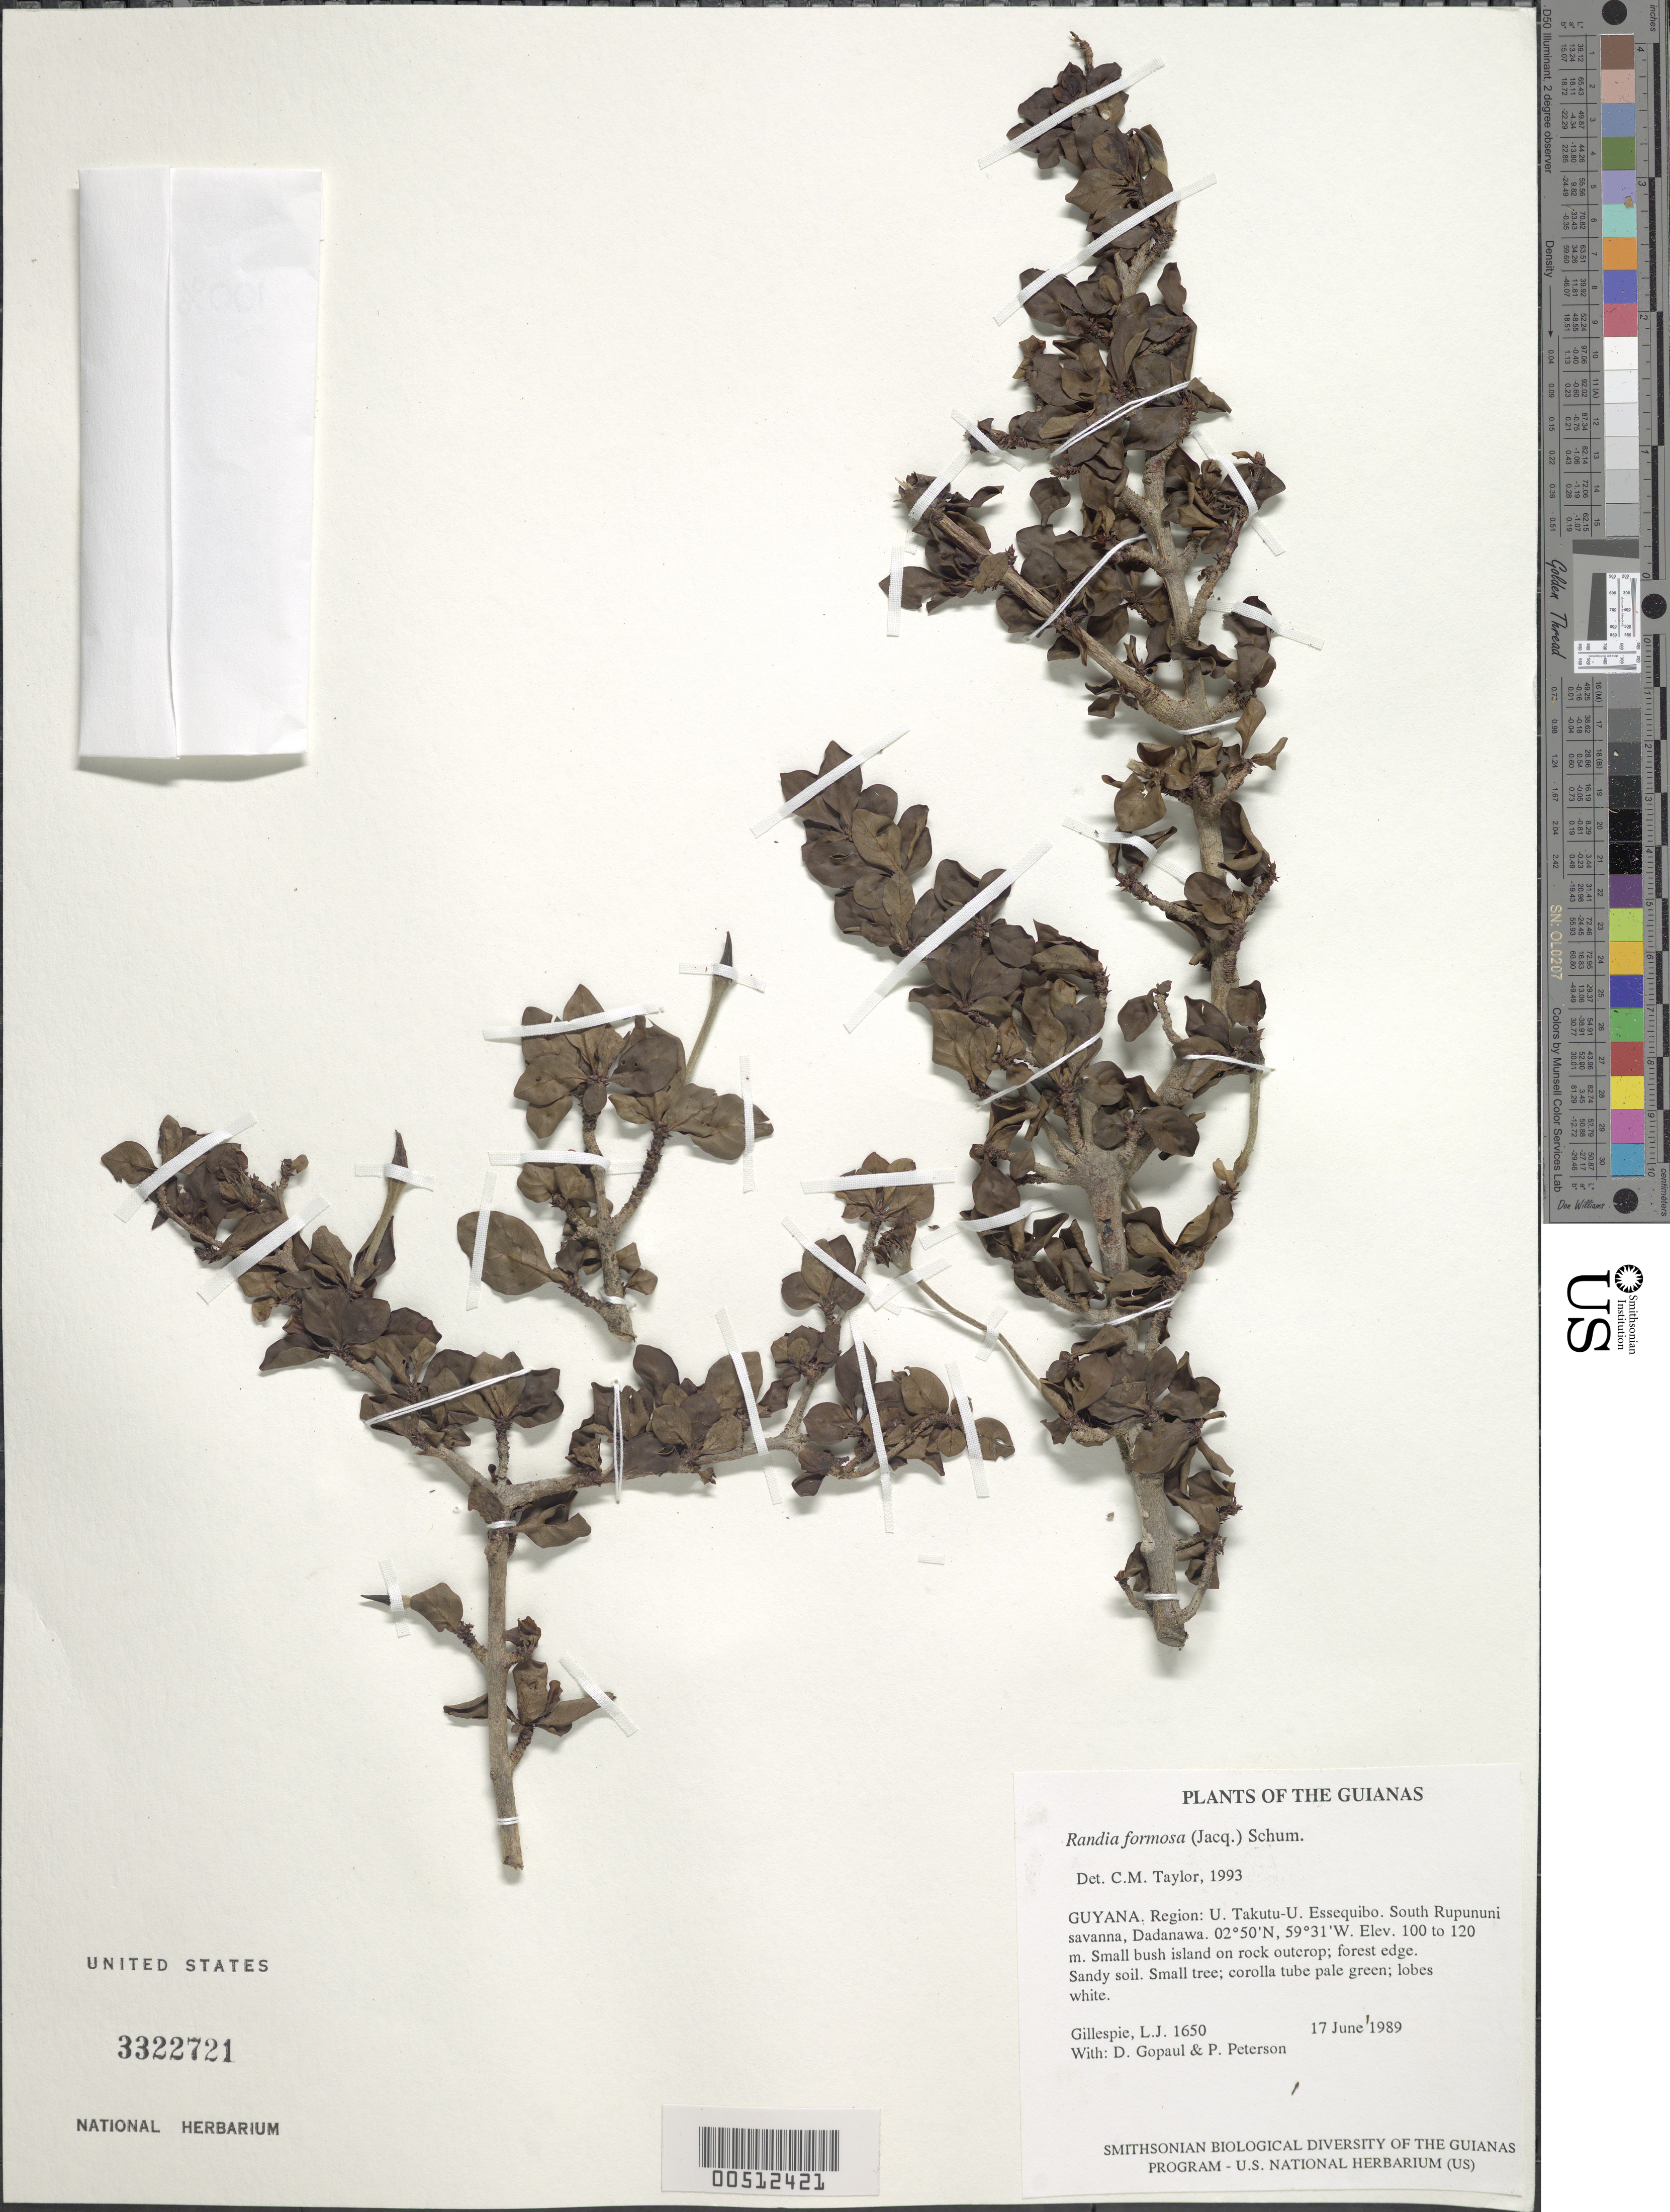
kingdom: Plantae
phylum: Tracheophyta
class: Magnoliopsida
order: Gentianales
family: Rubiaceae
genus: Rosenbergiodendron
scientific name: Rosenbergiodendron densiflorum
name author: (K. Schum.) Fagerl.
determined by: Taylor, Charlotte M.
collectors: L. J. Gillespie, D. Gopaul & P. M. Peterson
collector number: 1650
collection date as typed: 17 June 1989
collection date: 1989-06-17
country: Guyana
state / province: U. Takutu-U. Essequibo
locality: South Rupununi savanna, Dadanawa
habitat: Small bush island on rock outcrop; forest edge. Sandy soil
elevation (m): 100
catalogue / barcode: US 3322721